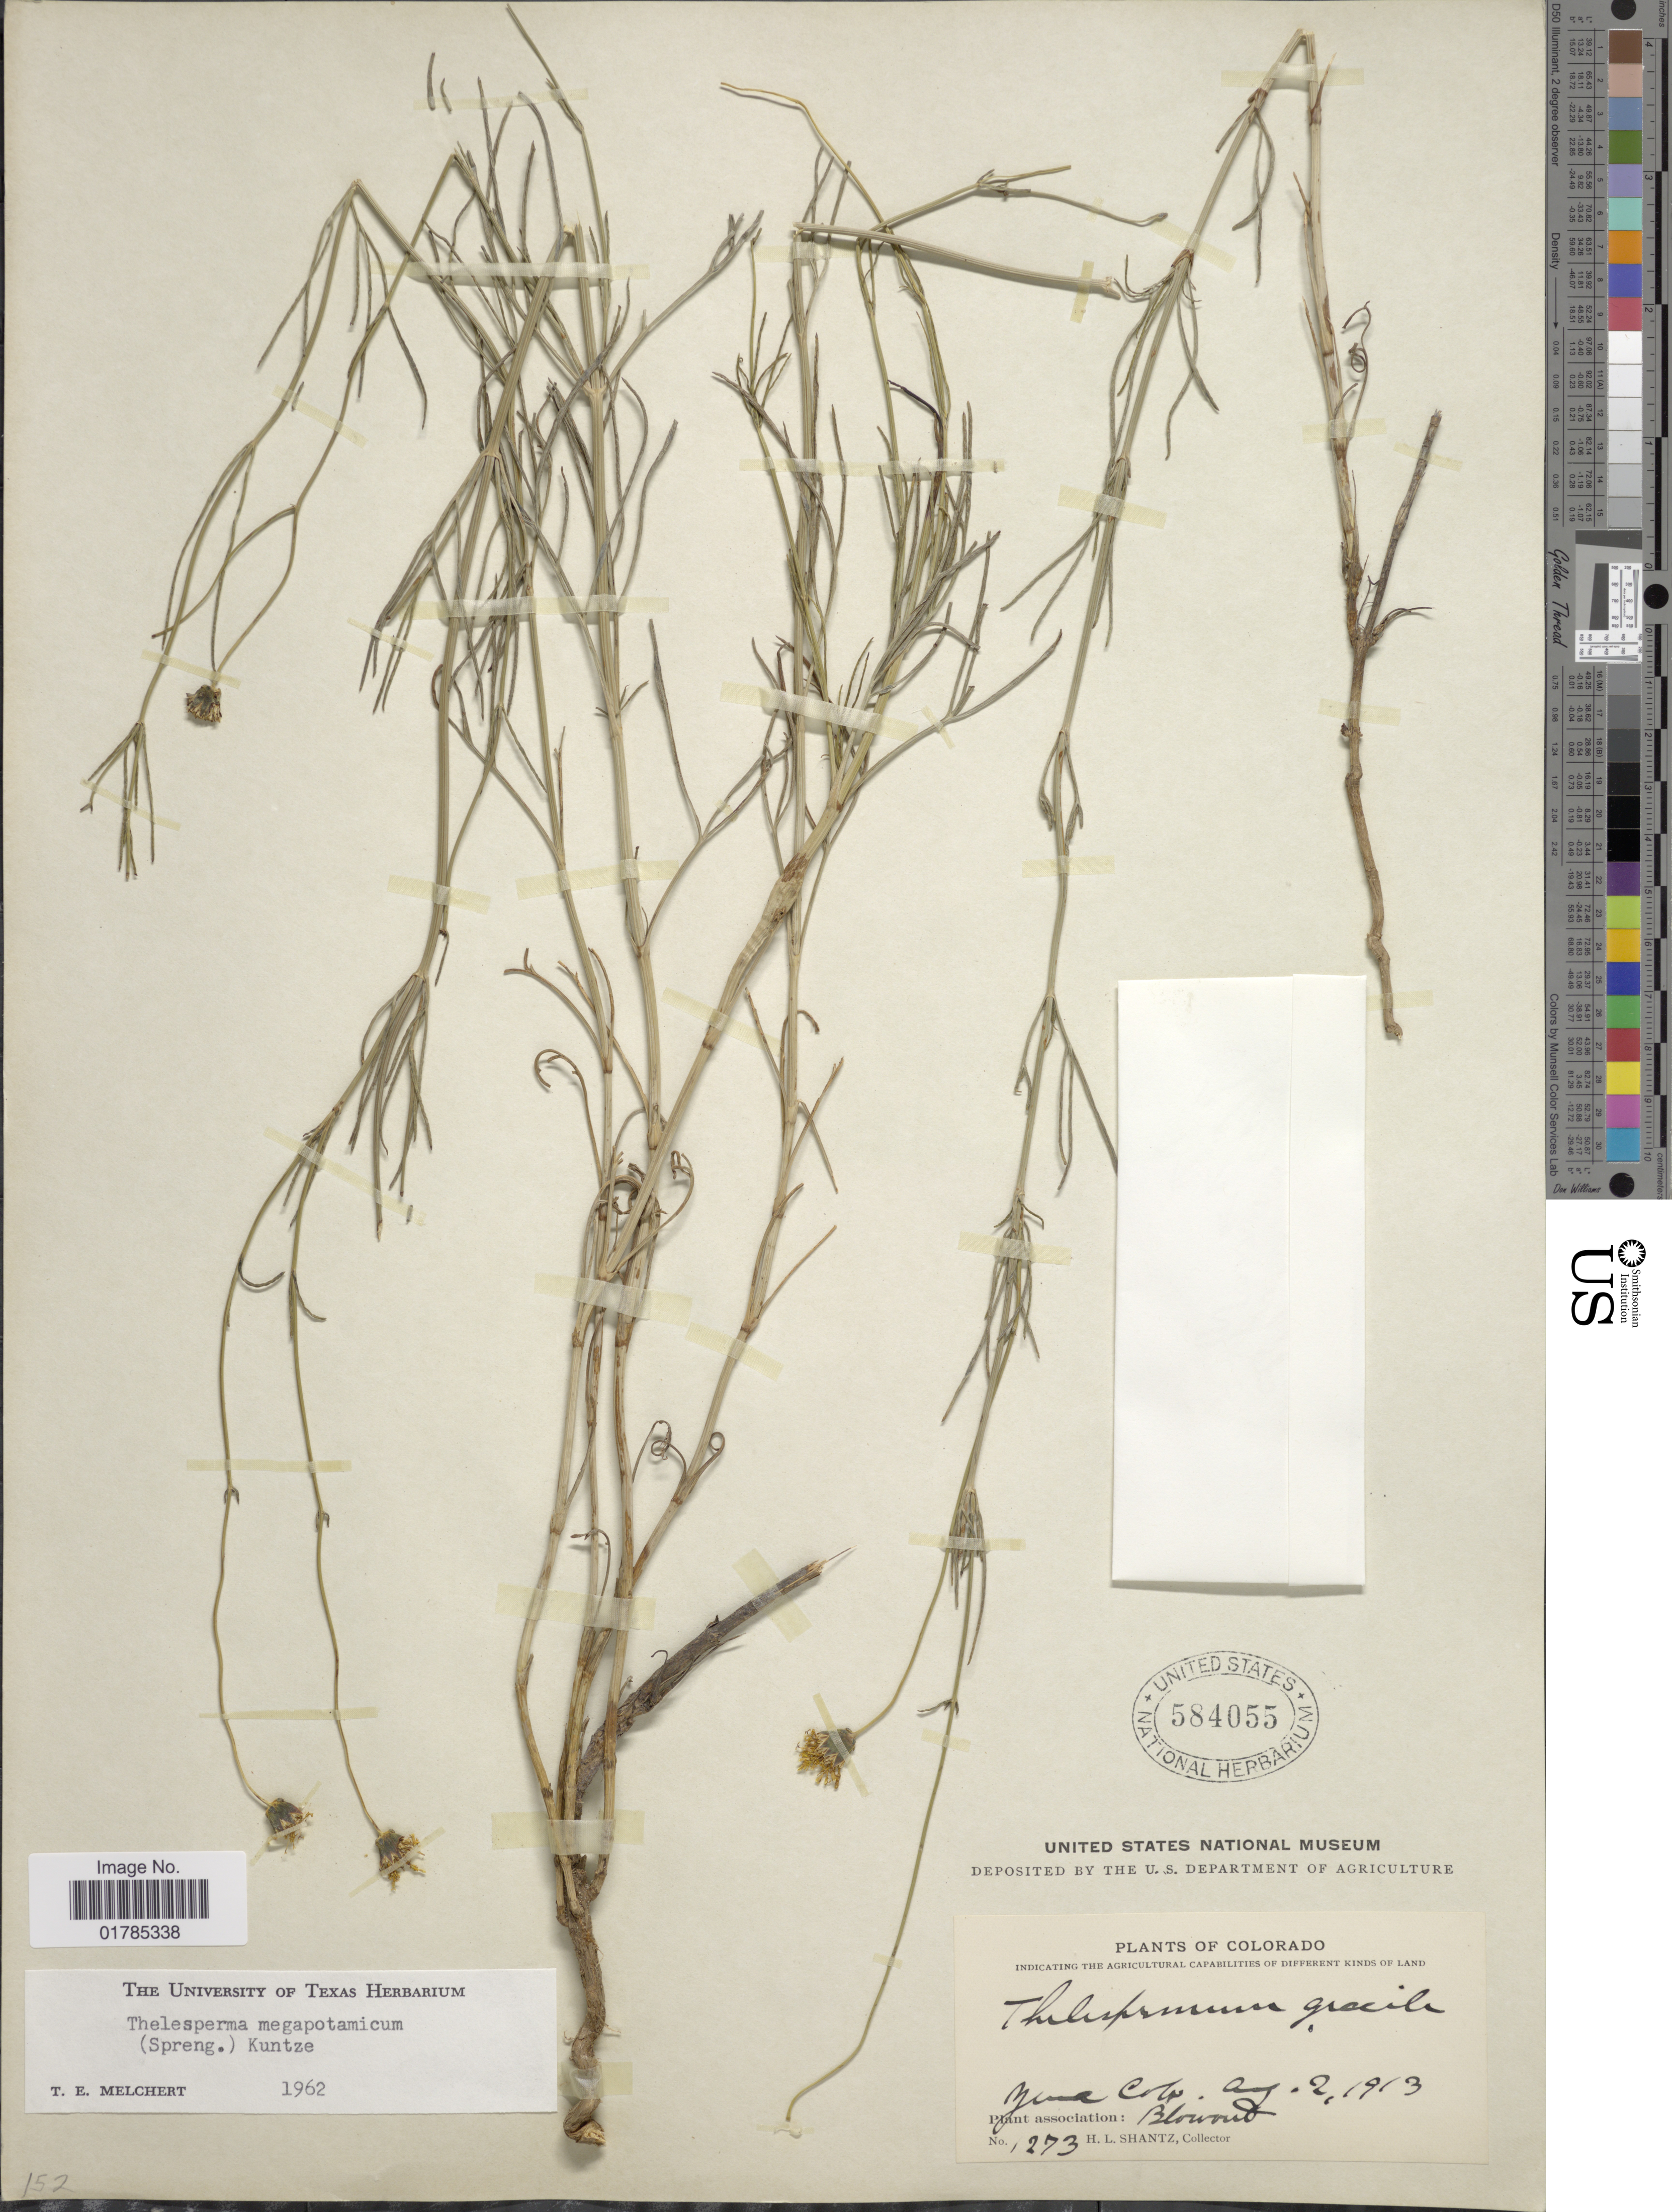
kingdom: Plantae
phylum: Tracheophyta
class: Magnoliopsida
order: Asterales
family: Asteraceae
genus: Thelesperma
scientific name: Thelesperma megapotamicum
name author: (Spreng.) Herter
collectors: H. Shantz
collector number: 273*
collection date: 1913-08-02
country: United States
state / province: Colorado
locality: Yuma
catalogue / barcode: US 584055